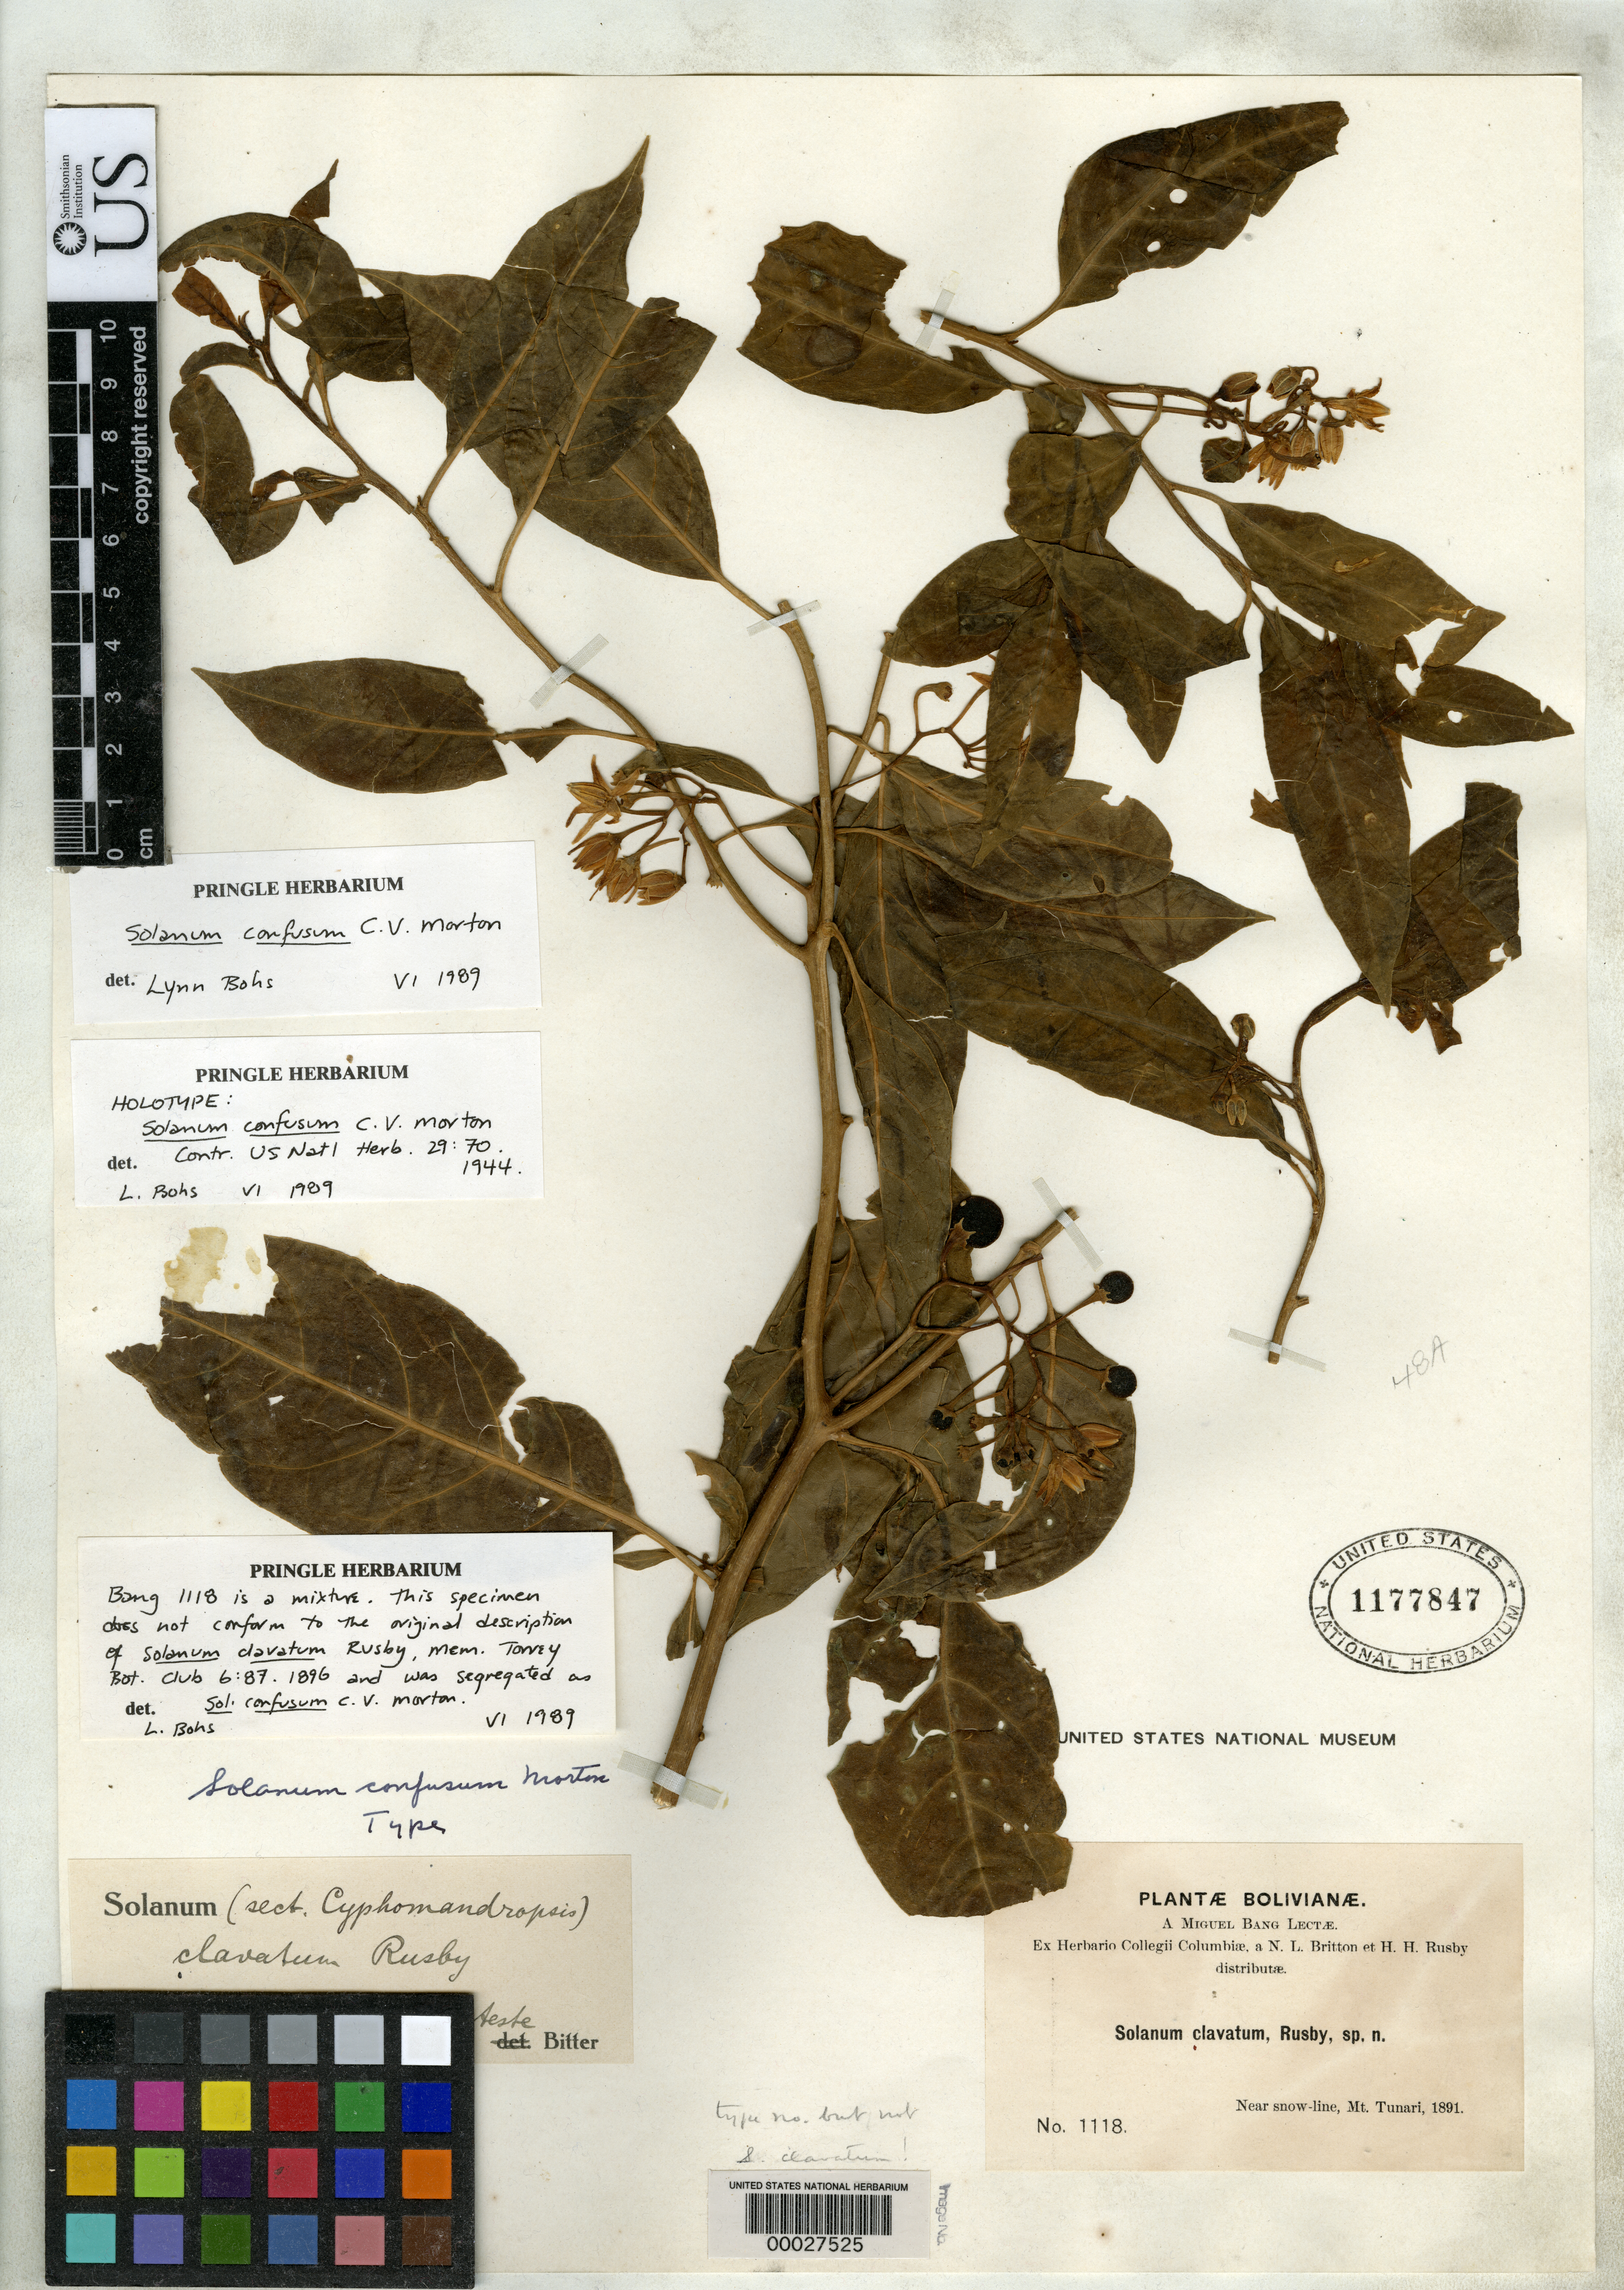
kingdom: Plantae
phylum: Tracheophyta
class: Magnoliopsida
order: Solanales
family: Solanaceae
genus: Solanum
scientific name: Solanum confusum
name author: C.V. Morton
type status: Holotype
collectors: M. Bang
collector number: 1118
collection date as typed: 1891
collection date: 1891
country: Bolivia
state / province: Cochabamba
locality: Mt. Tunari.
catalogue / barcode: US 1177847